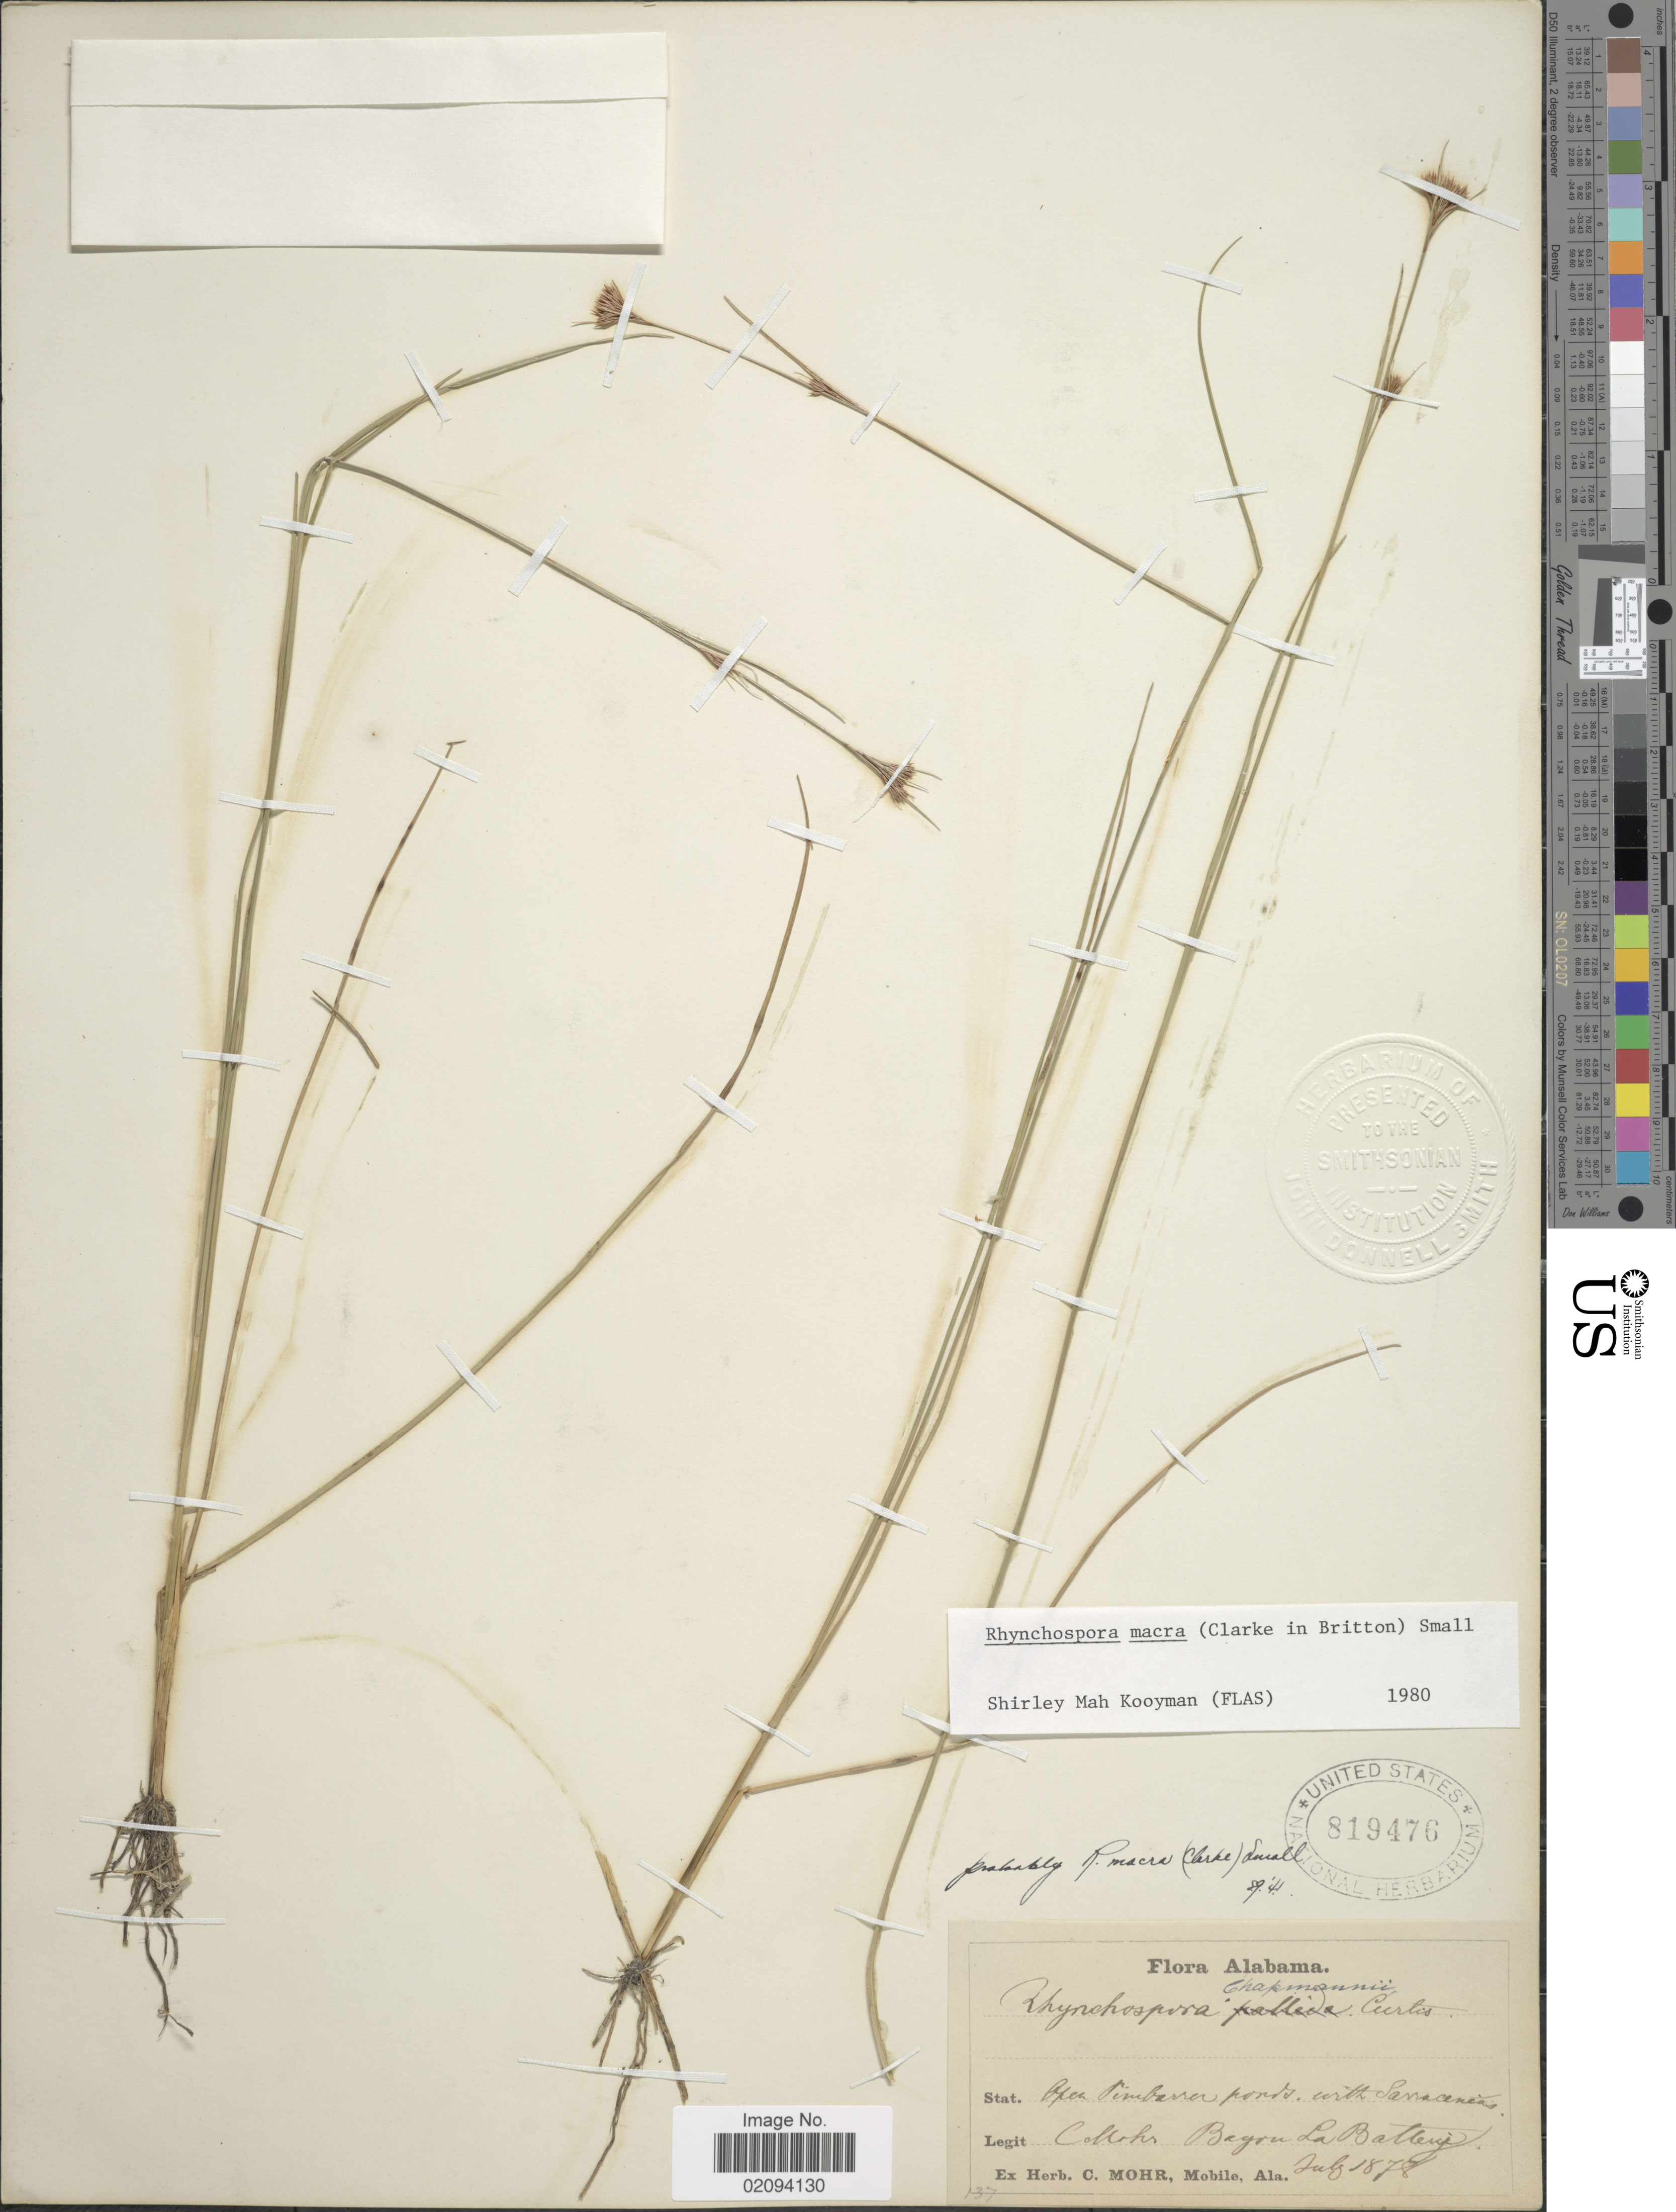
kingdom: Plantae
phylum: Tracheophyta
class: Liliopsida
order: Poales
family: Cyperaceae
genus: Rhynchospora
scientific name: Rhynchospora macra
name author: (C.B. Clarke ex Britton) Small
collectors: C. T. Mohr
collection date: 1878-07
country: United States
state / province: Alabama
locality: Bayou La Battery.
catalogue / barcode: US 819476